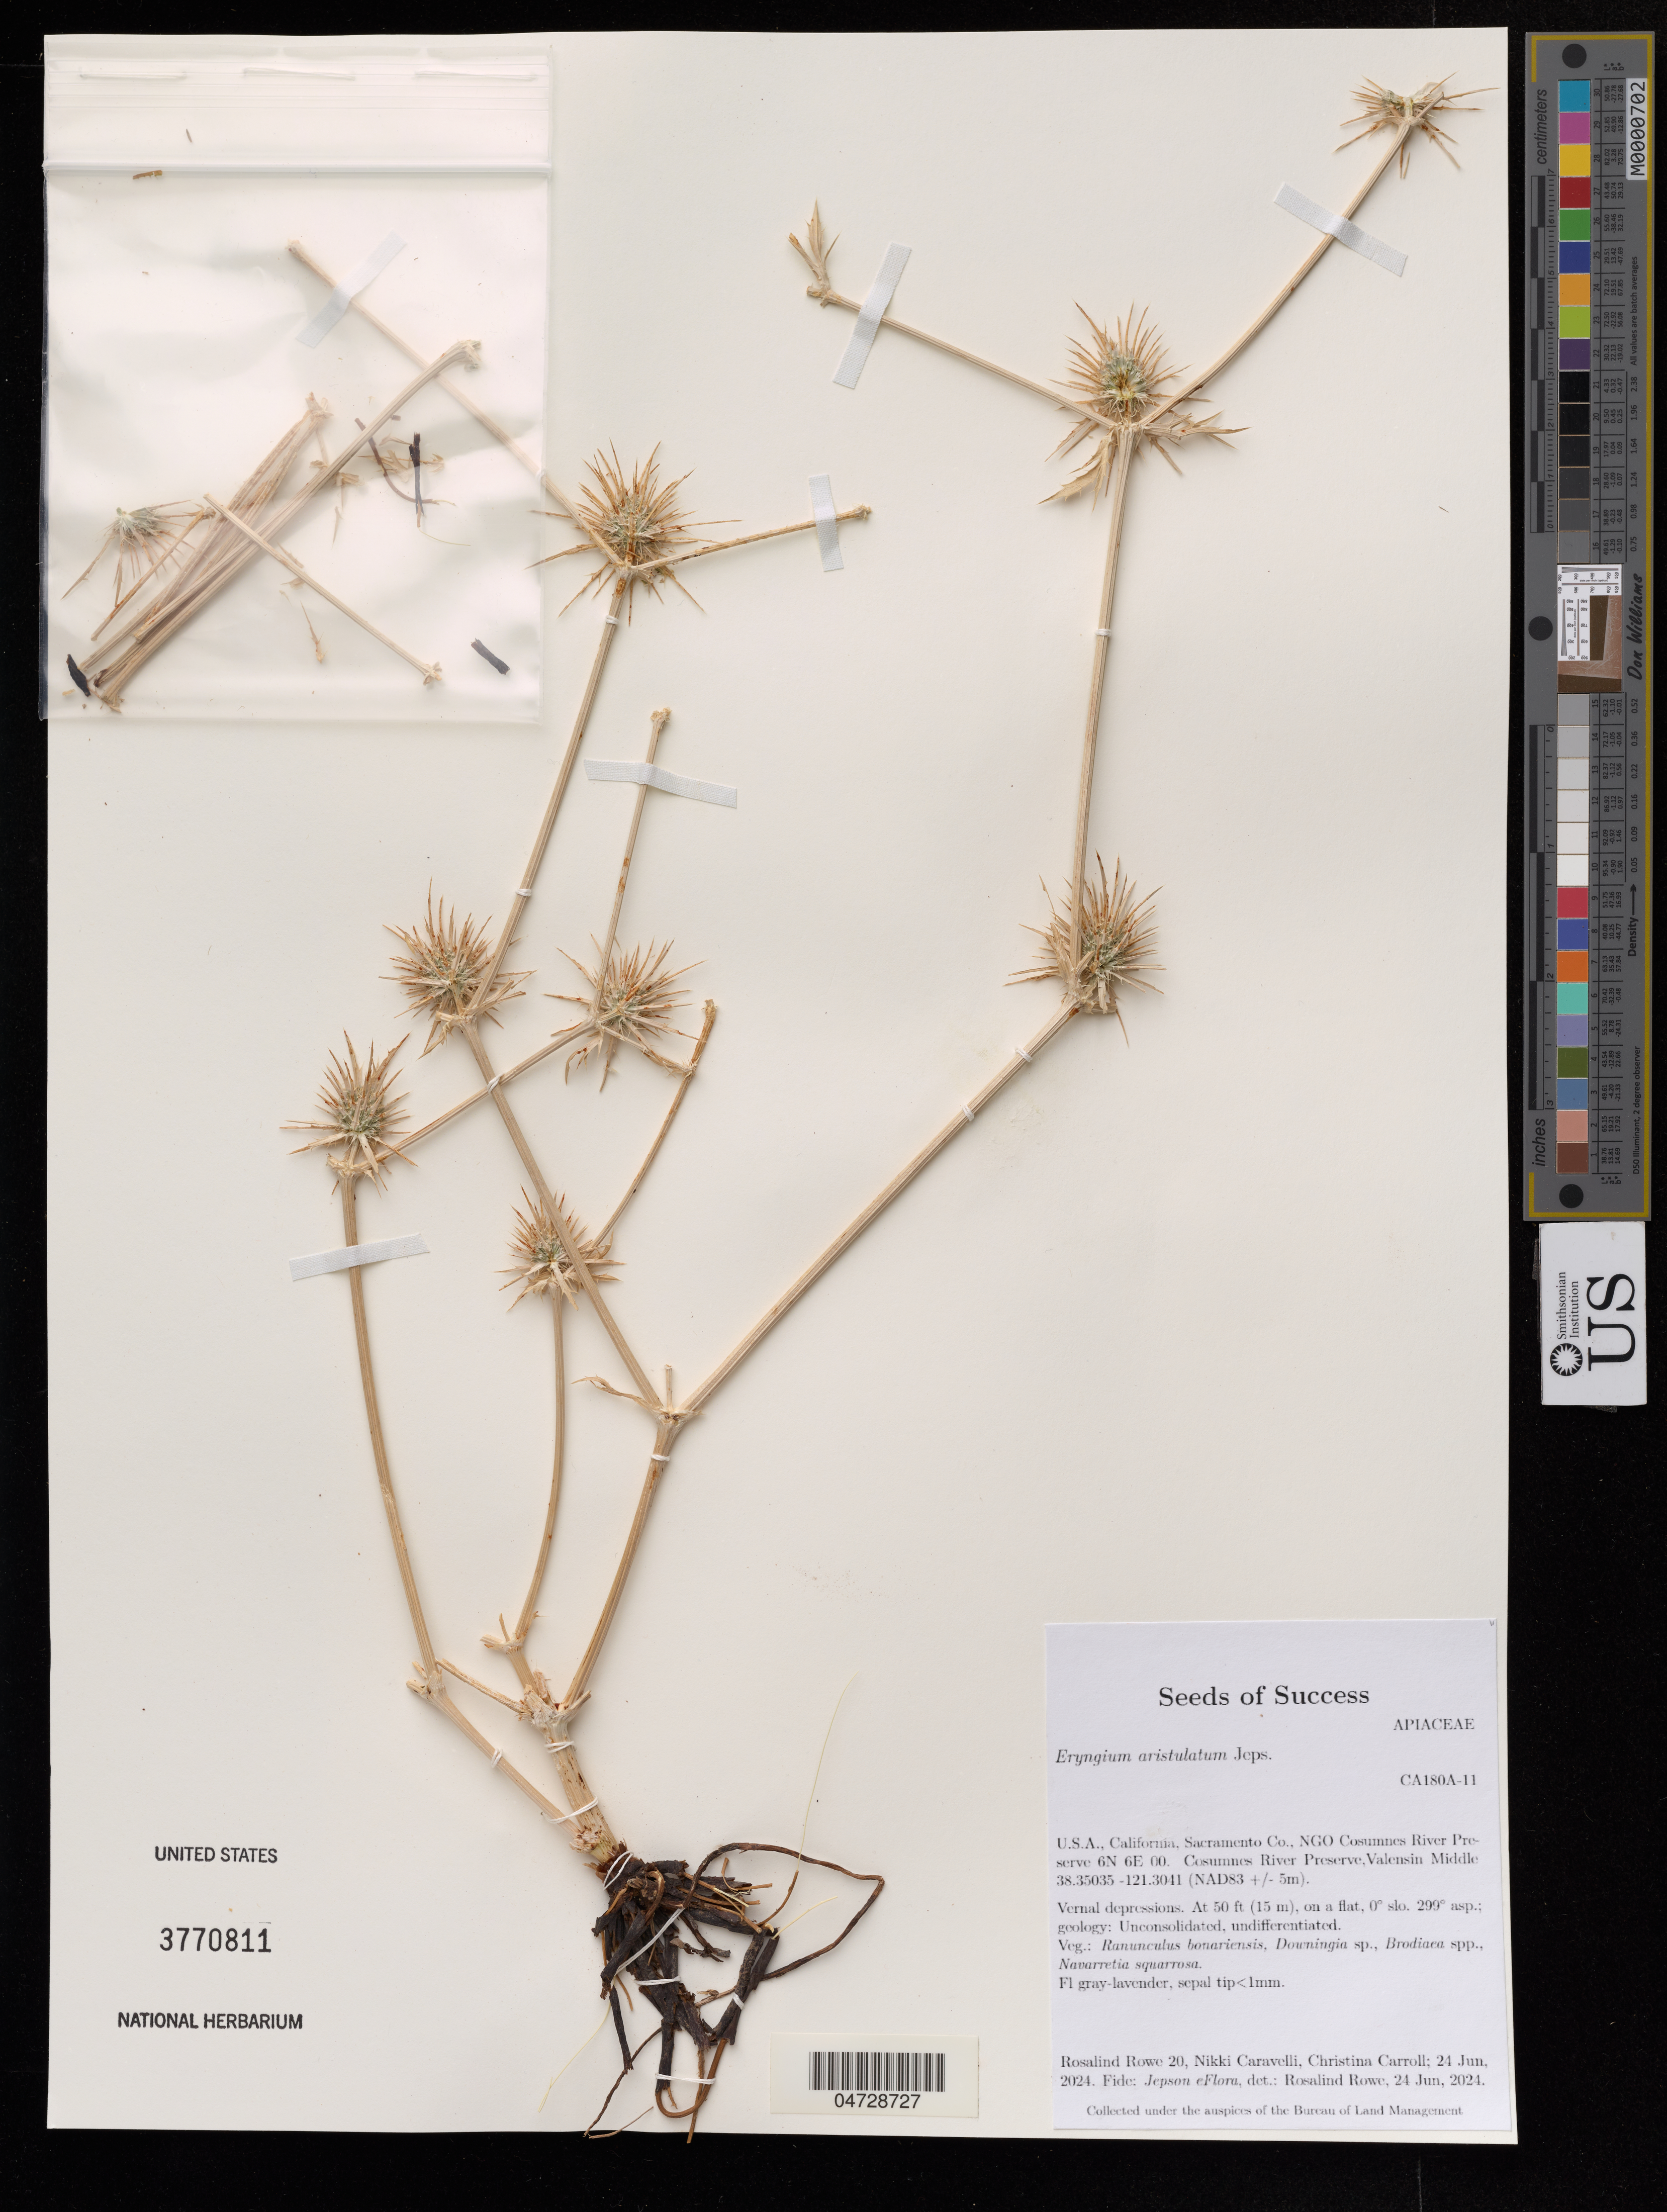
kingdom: Plantae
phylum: Tracheophyta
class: Magnoliopsida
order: Apiales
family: Apiaceae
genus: Eryngium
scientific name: Eryngium aristulatum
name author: Jeps.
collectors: R. Rowe, N. Caravelli & C. Carroll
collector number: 20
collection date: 2024-06-24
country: United States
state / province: California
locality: Sacramento Co., NGO Cosumnes River Preserve 6N 6E 00. Cosumnes River Preserve, Valensin Middle.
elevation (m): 15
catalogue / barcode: US 3770811